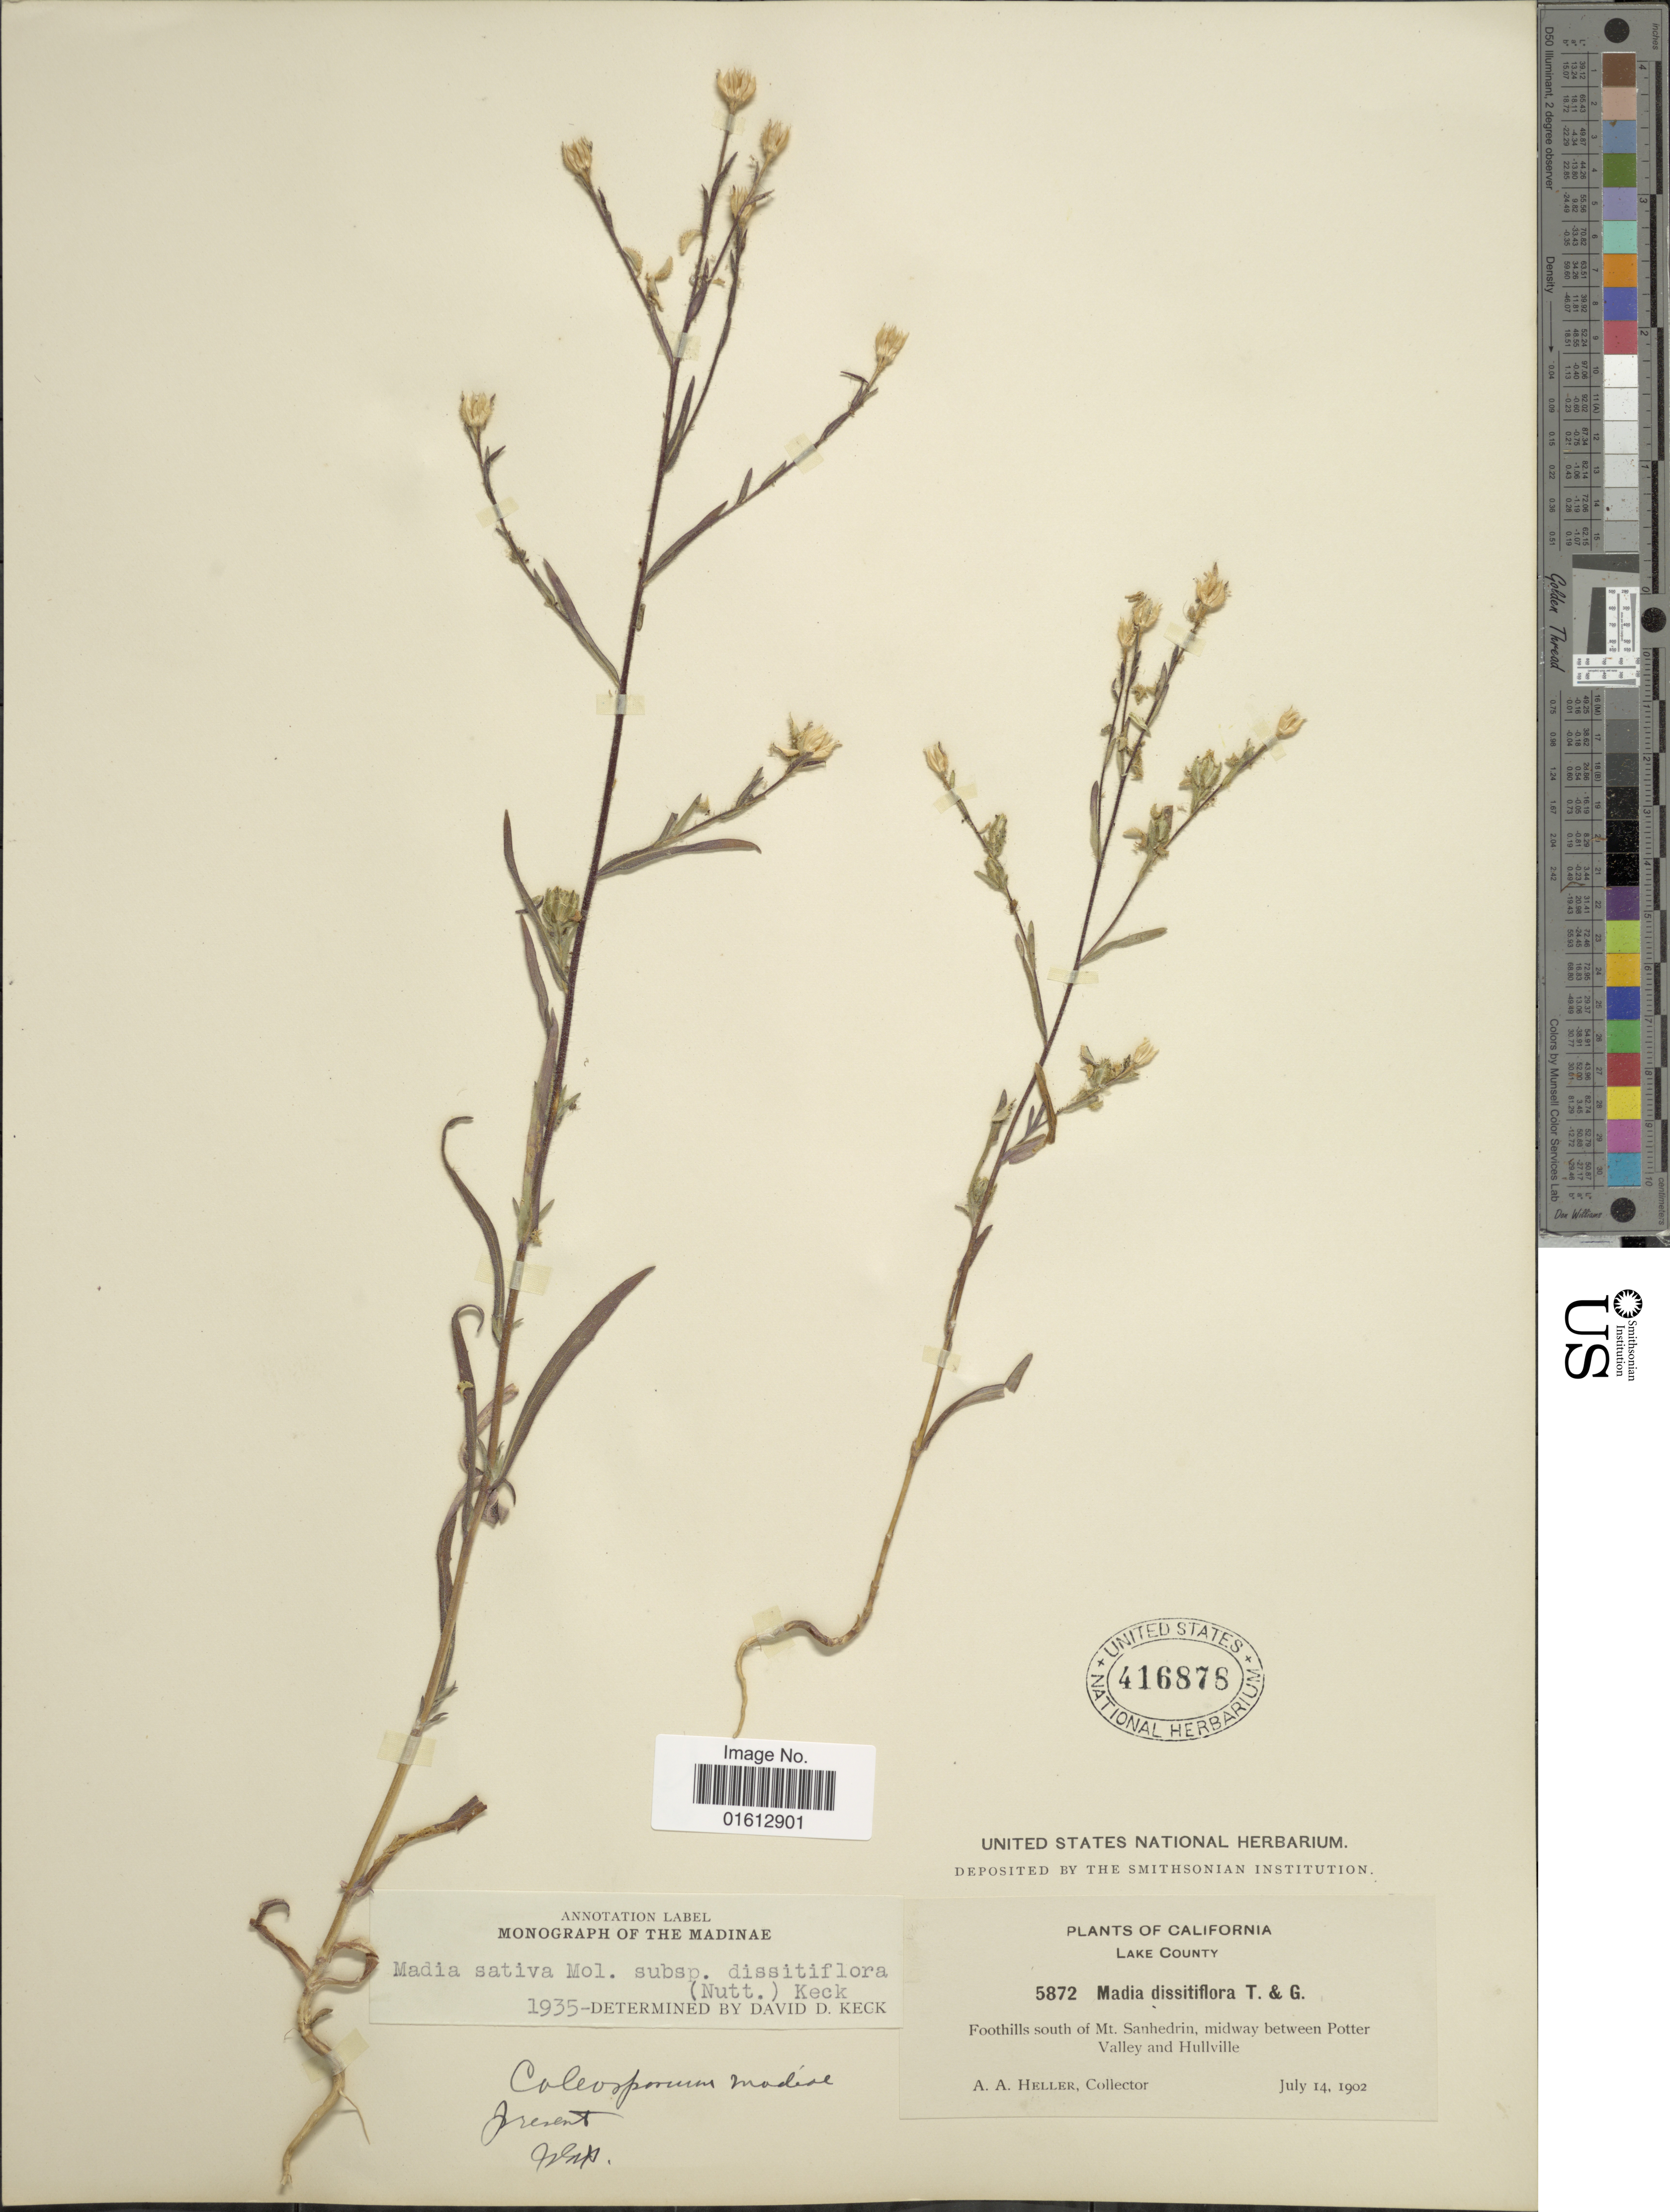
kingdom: Plantae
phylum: Tracheophyta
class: Magnoliopsida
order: Asterales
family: Asteraceae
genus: Madia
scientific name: Madia gracilis subsp. gracilis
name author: (Sm.) D.D. Keck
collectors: A. A. Heller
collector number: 5872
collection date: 1902-07-14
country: United States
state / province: California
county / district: Lake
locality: California, Lake County, Foothills south of Mt. Sanhedrin, midway between Potter Valley and Hullville.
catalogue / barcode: US 416878